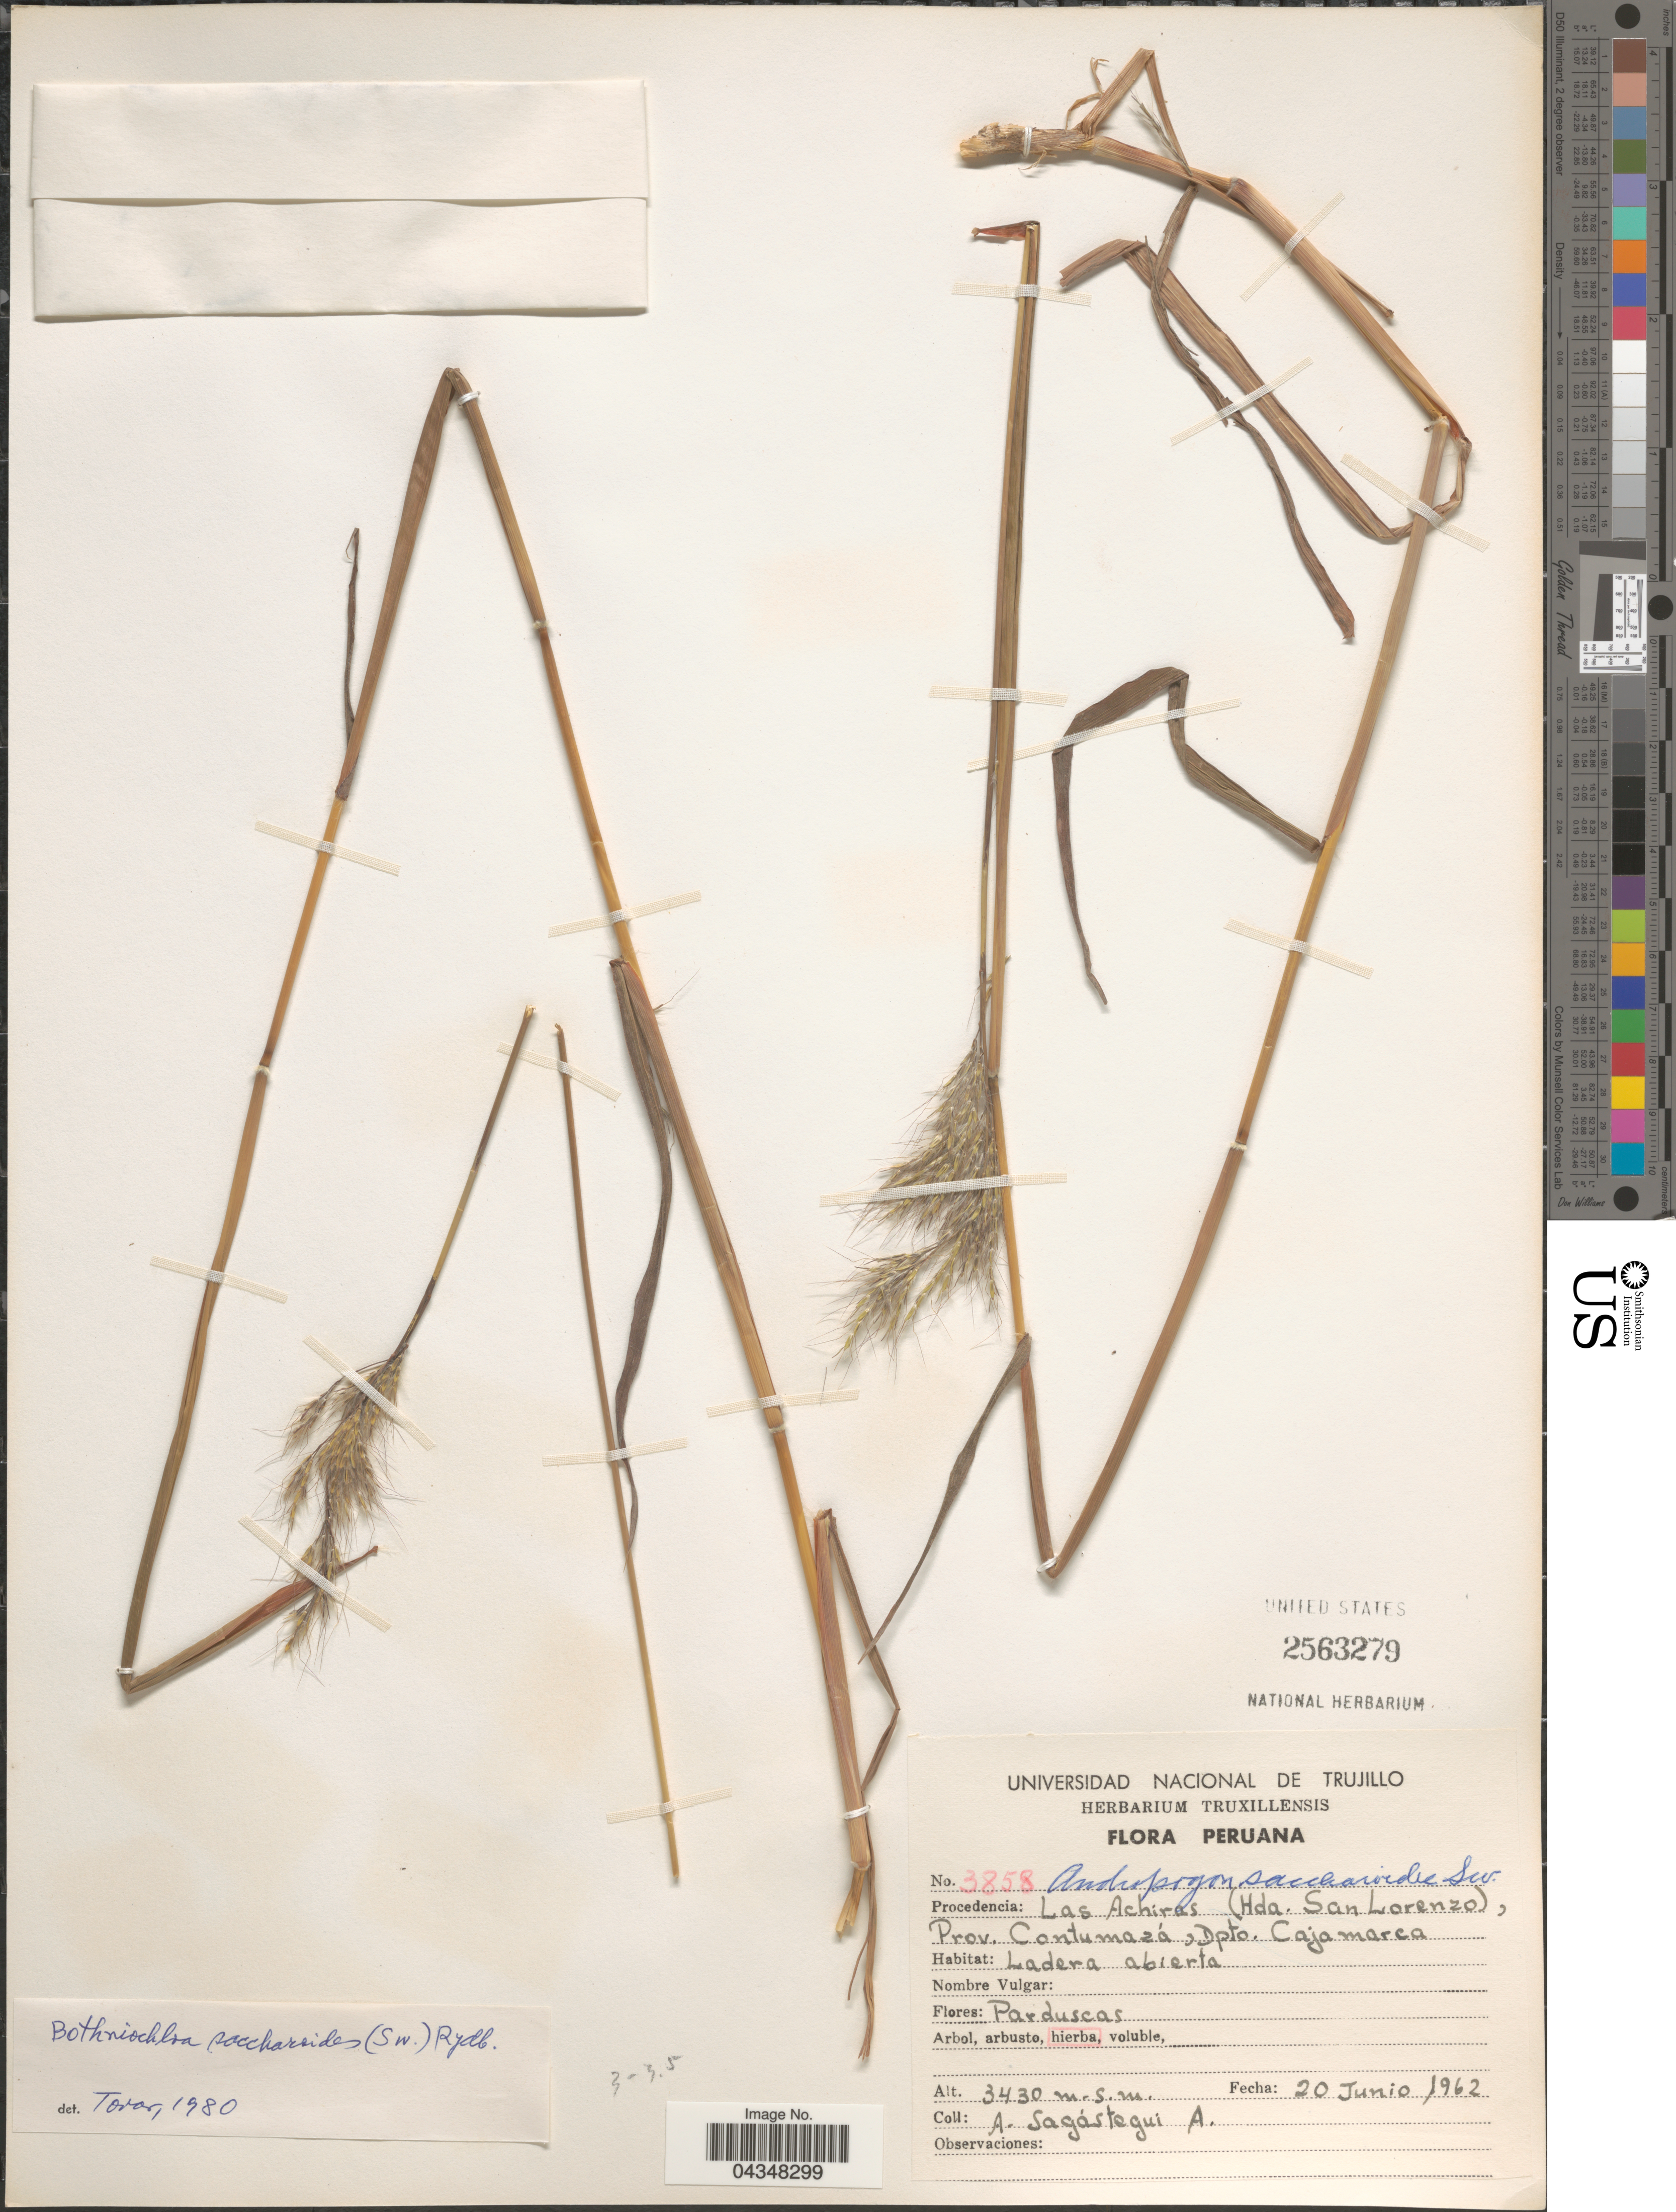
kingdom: Plantae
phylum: Tracheophyta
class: Liliopsida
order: Poales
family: Poaceae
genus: Bothriochloa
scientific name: Bothriochloa laguroides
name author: (DC.) Herter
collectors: A. Sagástegui A.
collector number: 3858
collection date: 1962-06-20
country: Peru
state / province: Cajamarca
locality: Las Achiras (Hda. San Lorenzo), Prov. Contumazá, Dpto. Cajamarca.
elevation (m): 3430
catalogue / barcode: US 2563279